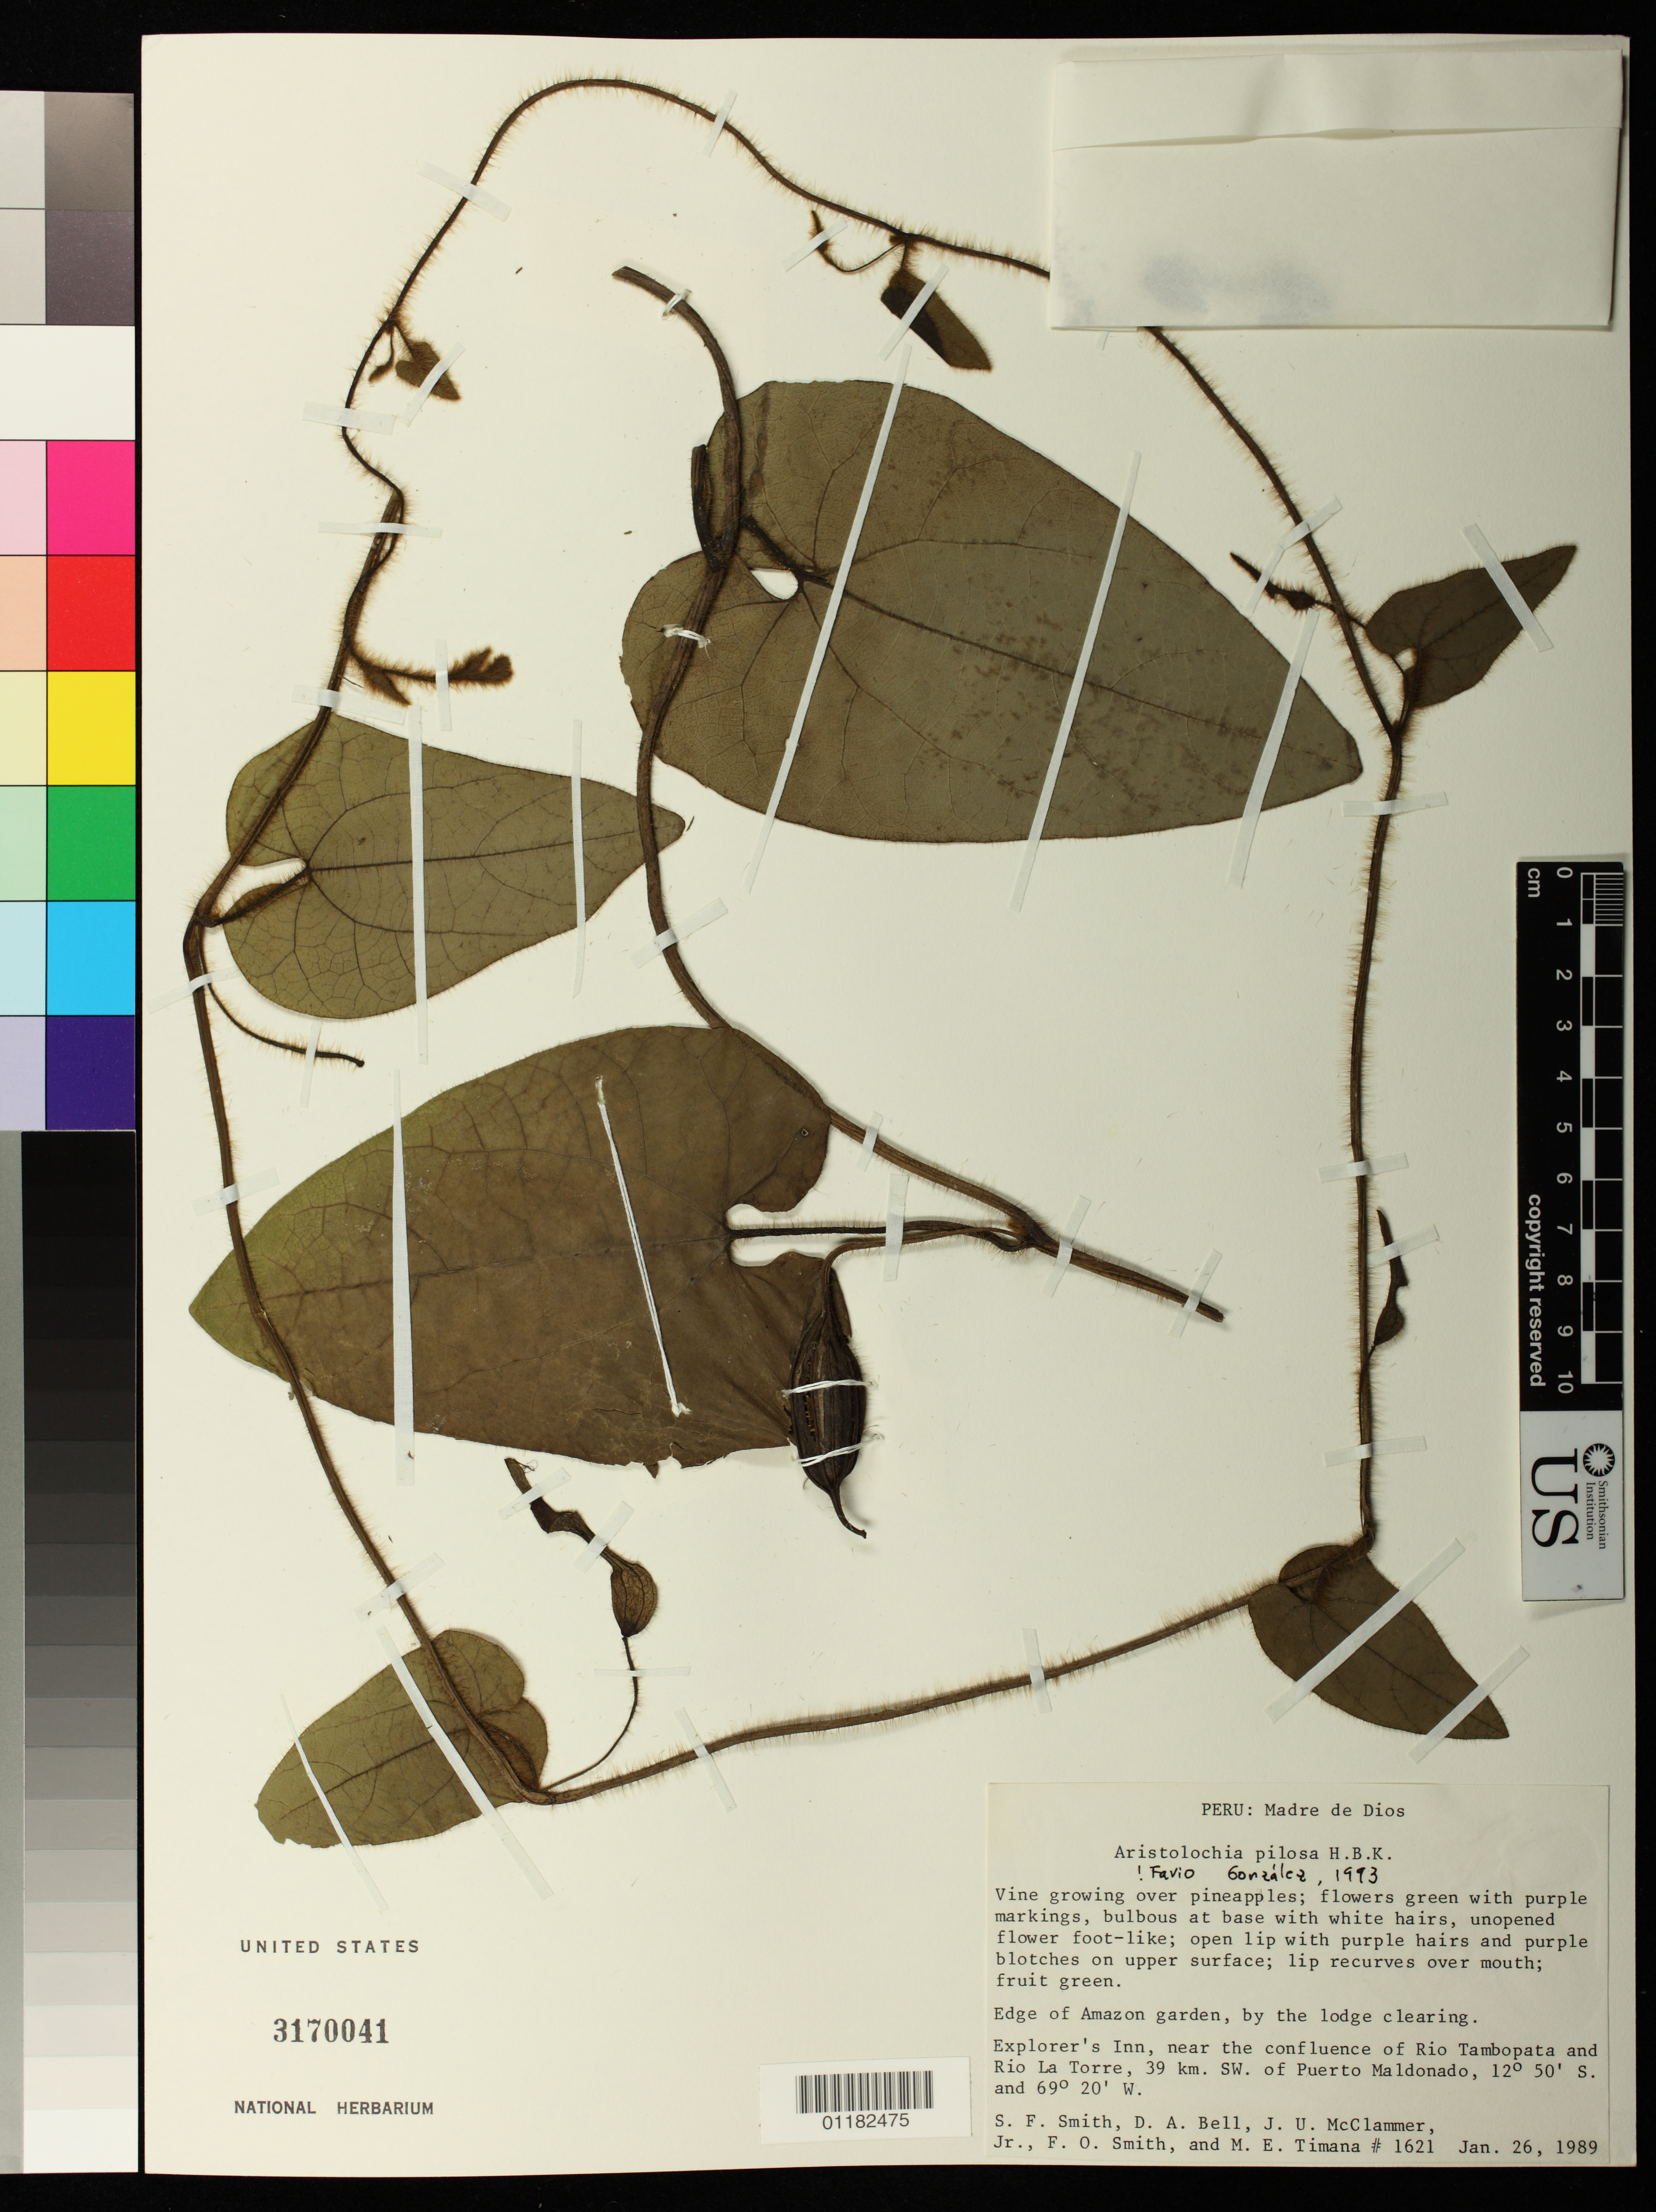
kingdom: Plantae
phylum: Tracheophyta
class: Magnoliopsida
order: Piperales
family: Aristolochiaceae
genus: Aristolochia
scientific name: Aristolochia pilosa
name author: Kunth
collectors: S.F. Smith, D. A. Bell, J. McClammer & F. Smith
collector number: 1621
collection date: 1989-01-26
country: Peru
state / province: Madre de Dios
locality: Edge of Amazon garden, by the lodge clearing. Explorer's Inn, near the confluence on Rio Tambopata and Rio La Torre, 39 km. SW. of Puerto Maldonado.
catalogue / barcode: US 3170041